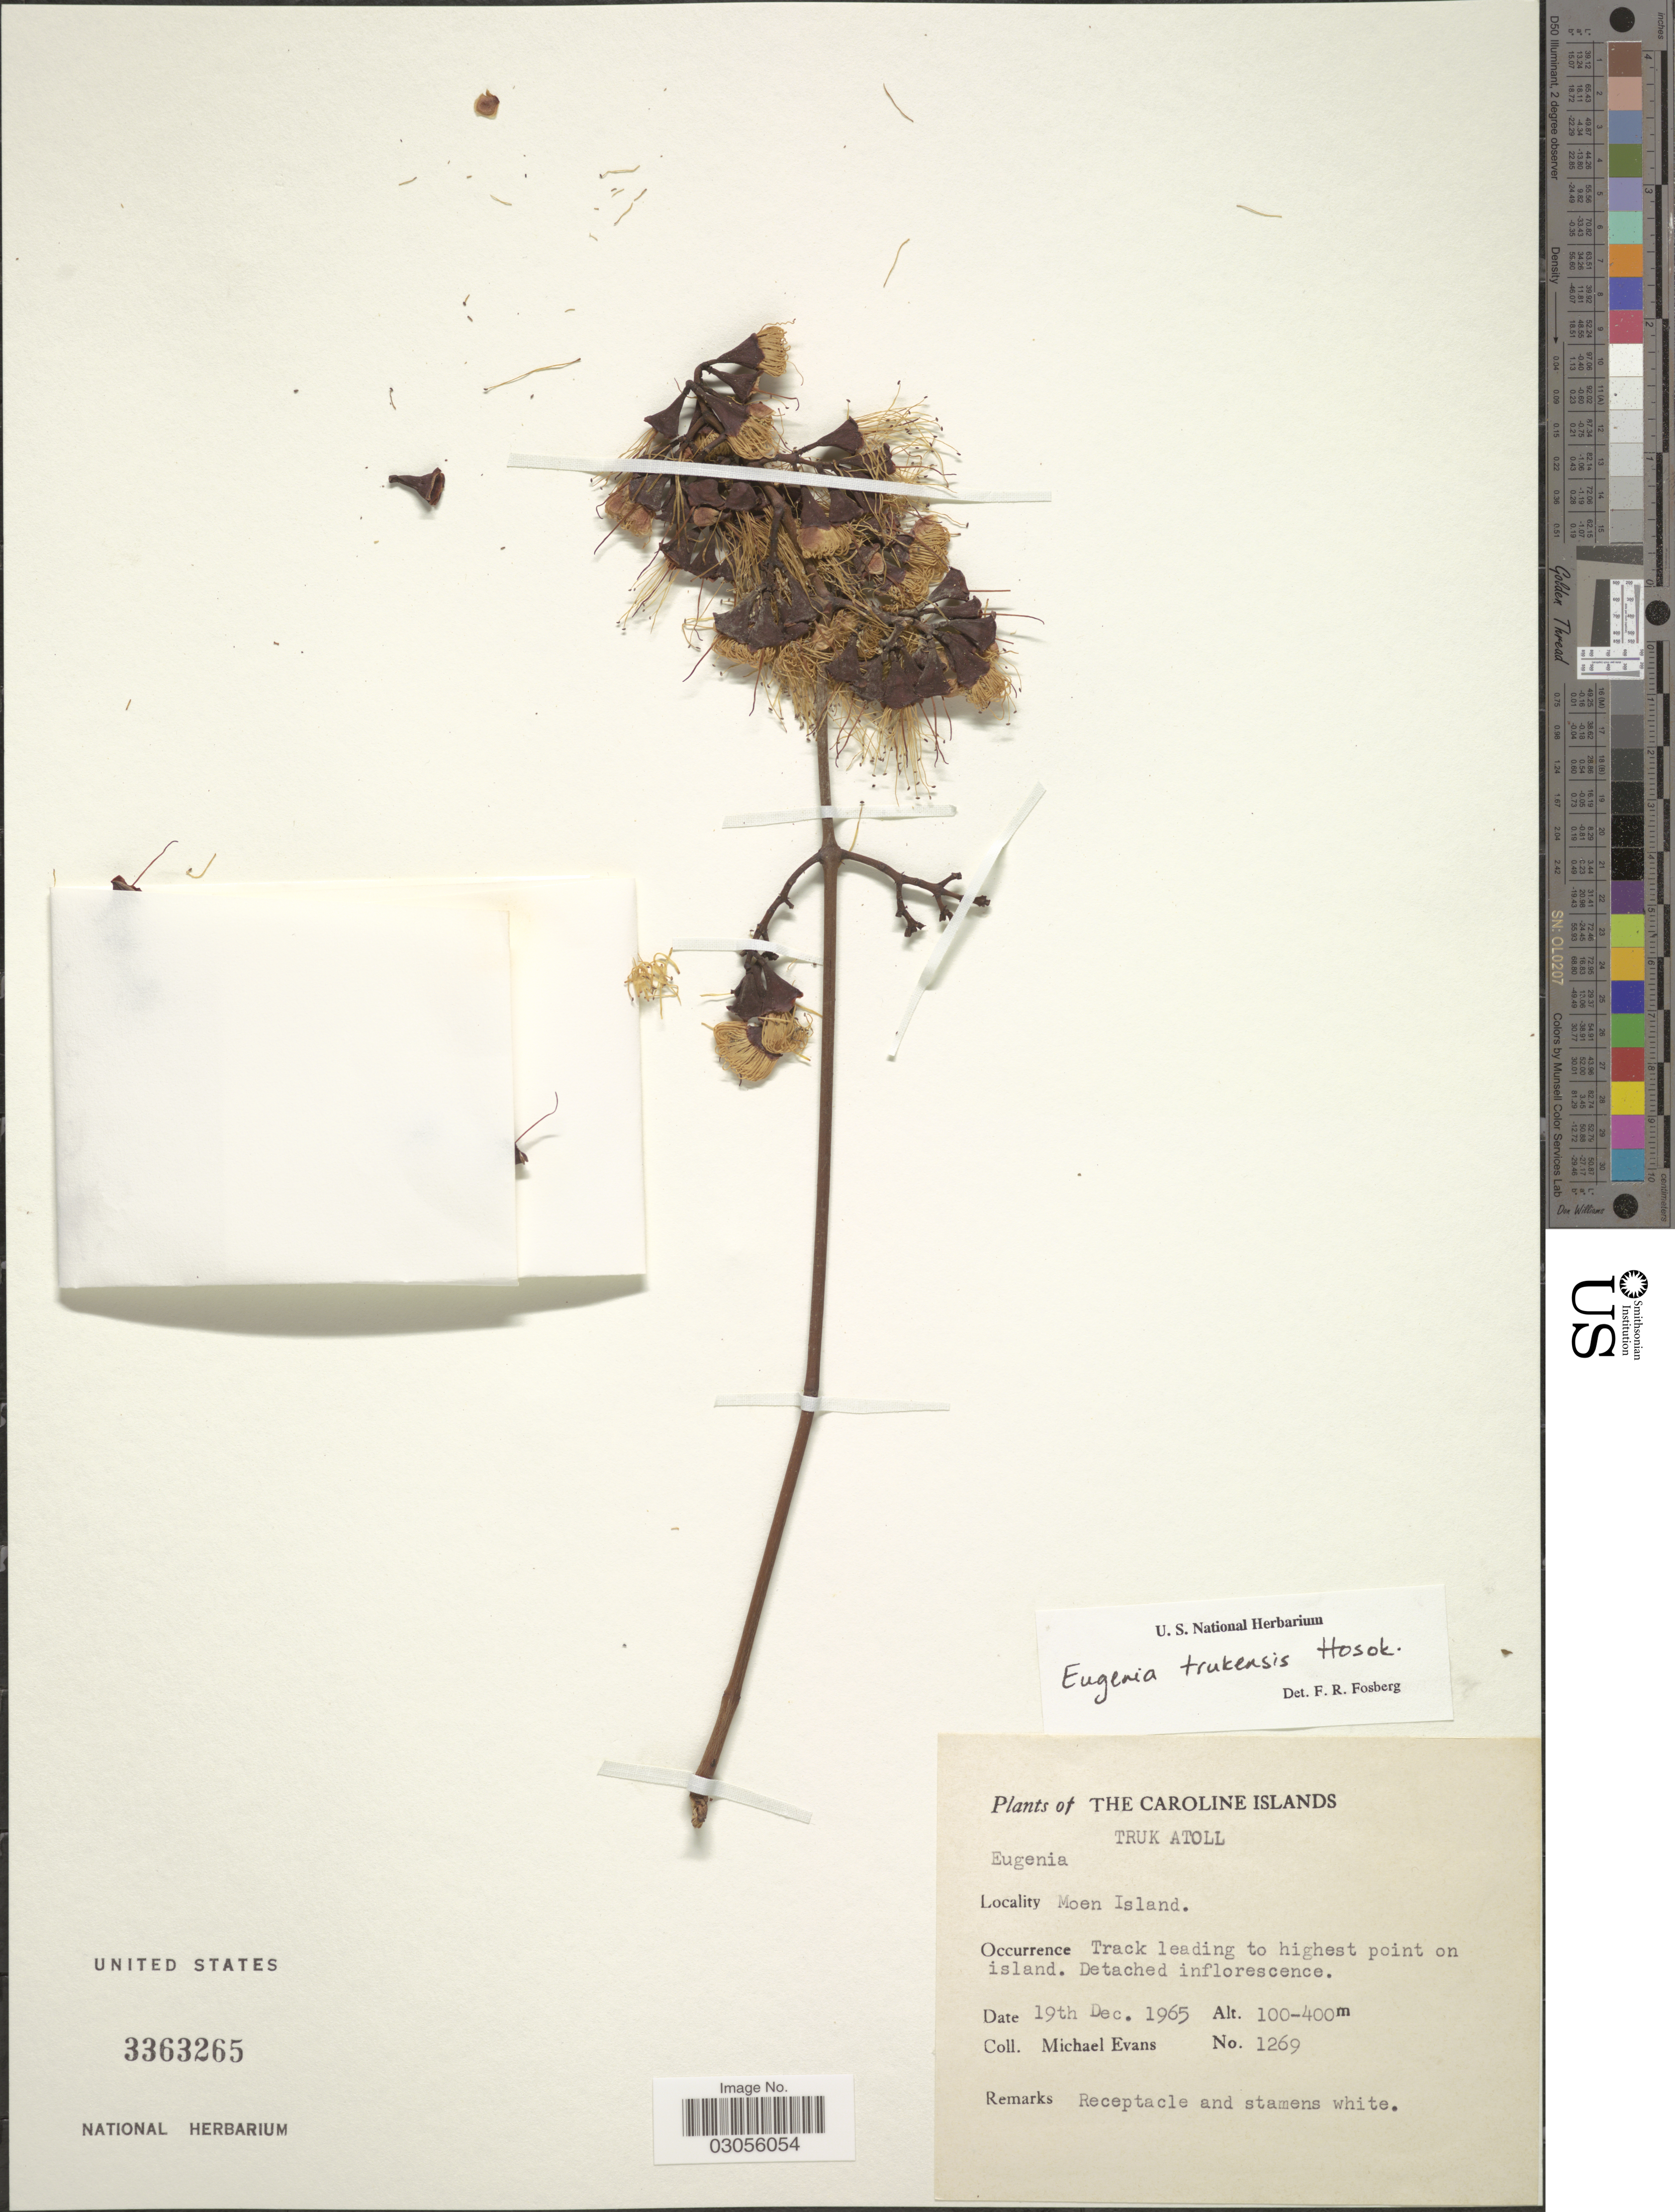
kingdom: Plantae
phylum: Tracheophyta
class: Magnoliopsida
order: Myrtales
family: Myrtaceae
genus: Syzygium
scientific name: Syzygium trukense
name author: (Hosok.) Costion & E. Lucas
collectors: M. Evans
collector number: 1269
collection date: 1965-12-19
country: Micronesia, Federated States of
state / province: Truk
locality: The Caroline Islands. Truk Atoll, Moen Island.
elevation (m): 100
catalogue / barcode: US 3363265